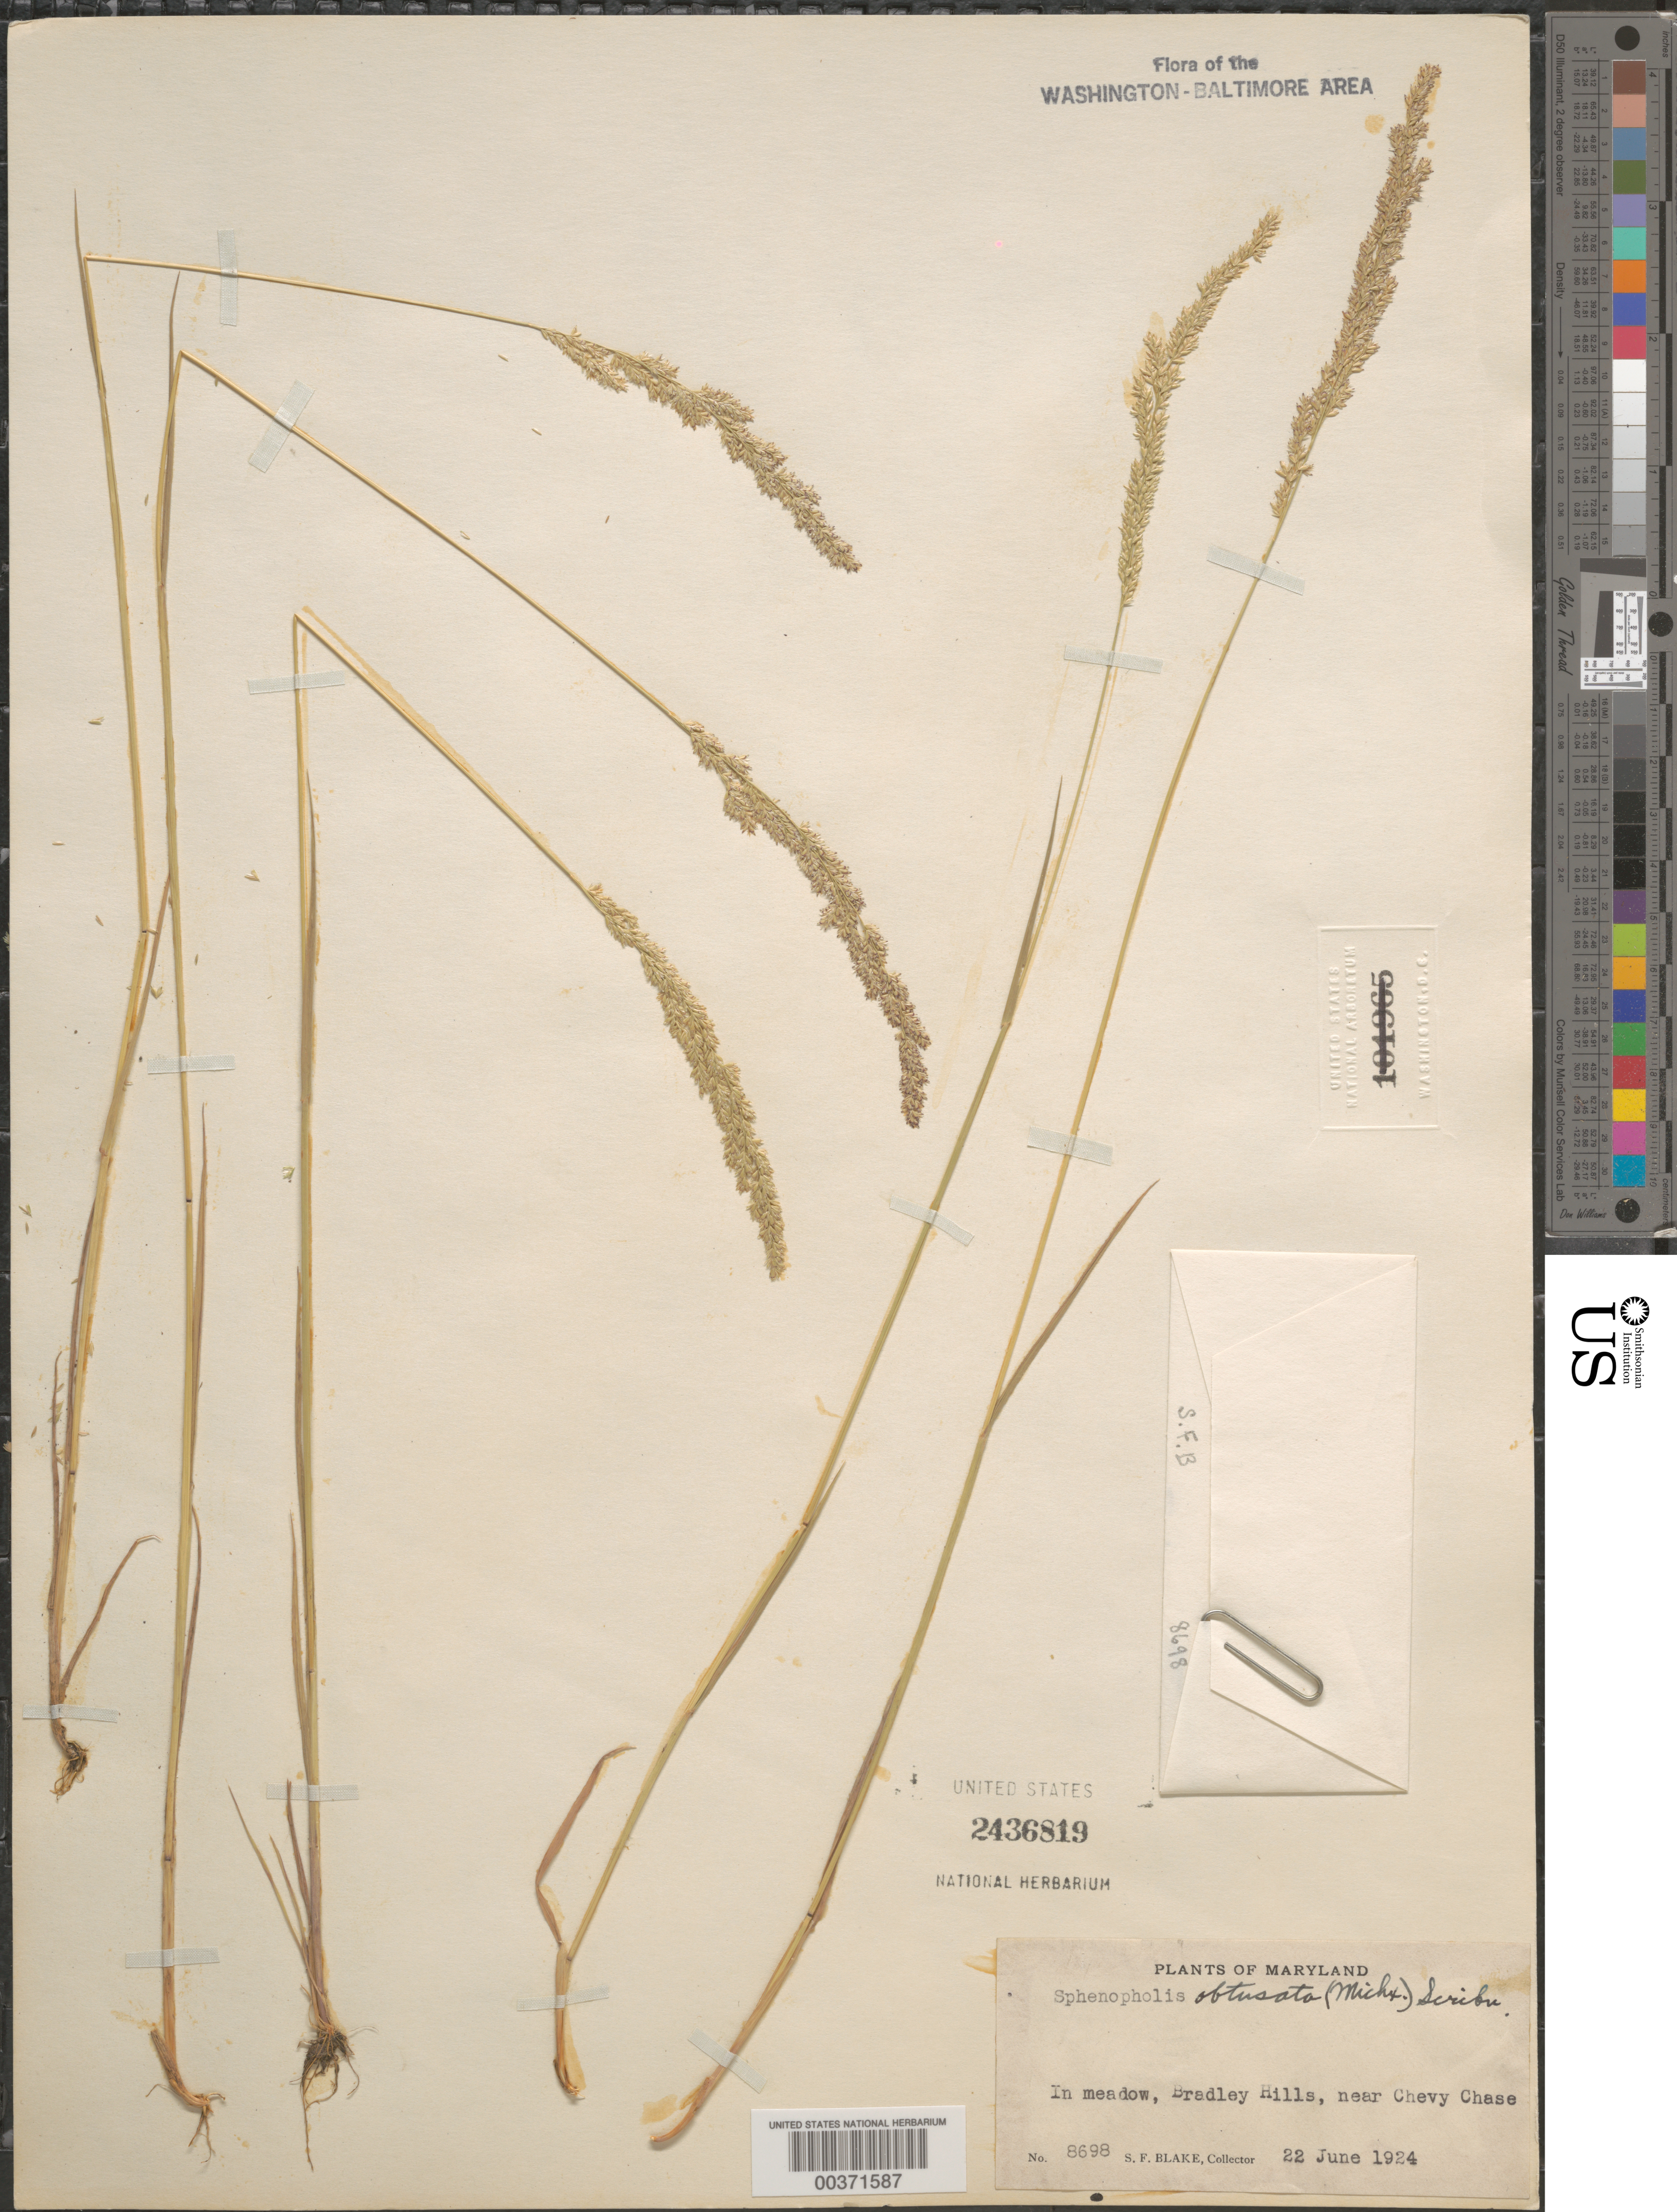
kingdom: Plantae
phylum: Tracheophyta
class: Liliopsida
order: Poales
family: Poaceae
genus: Sphenopholis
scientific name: Sphenopholis obtusata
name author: (Michx.) Scribn.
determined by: Erdman, K. S.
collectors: S. Blake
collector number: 86988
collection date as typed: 22 Jun 1924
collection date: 1924-06-22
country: United States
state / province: Maryland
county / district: Montgomery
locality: Bradley Hills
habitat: Meadow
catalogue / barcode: US 2436819